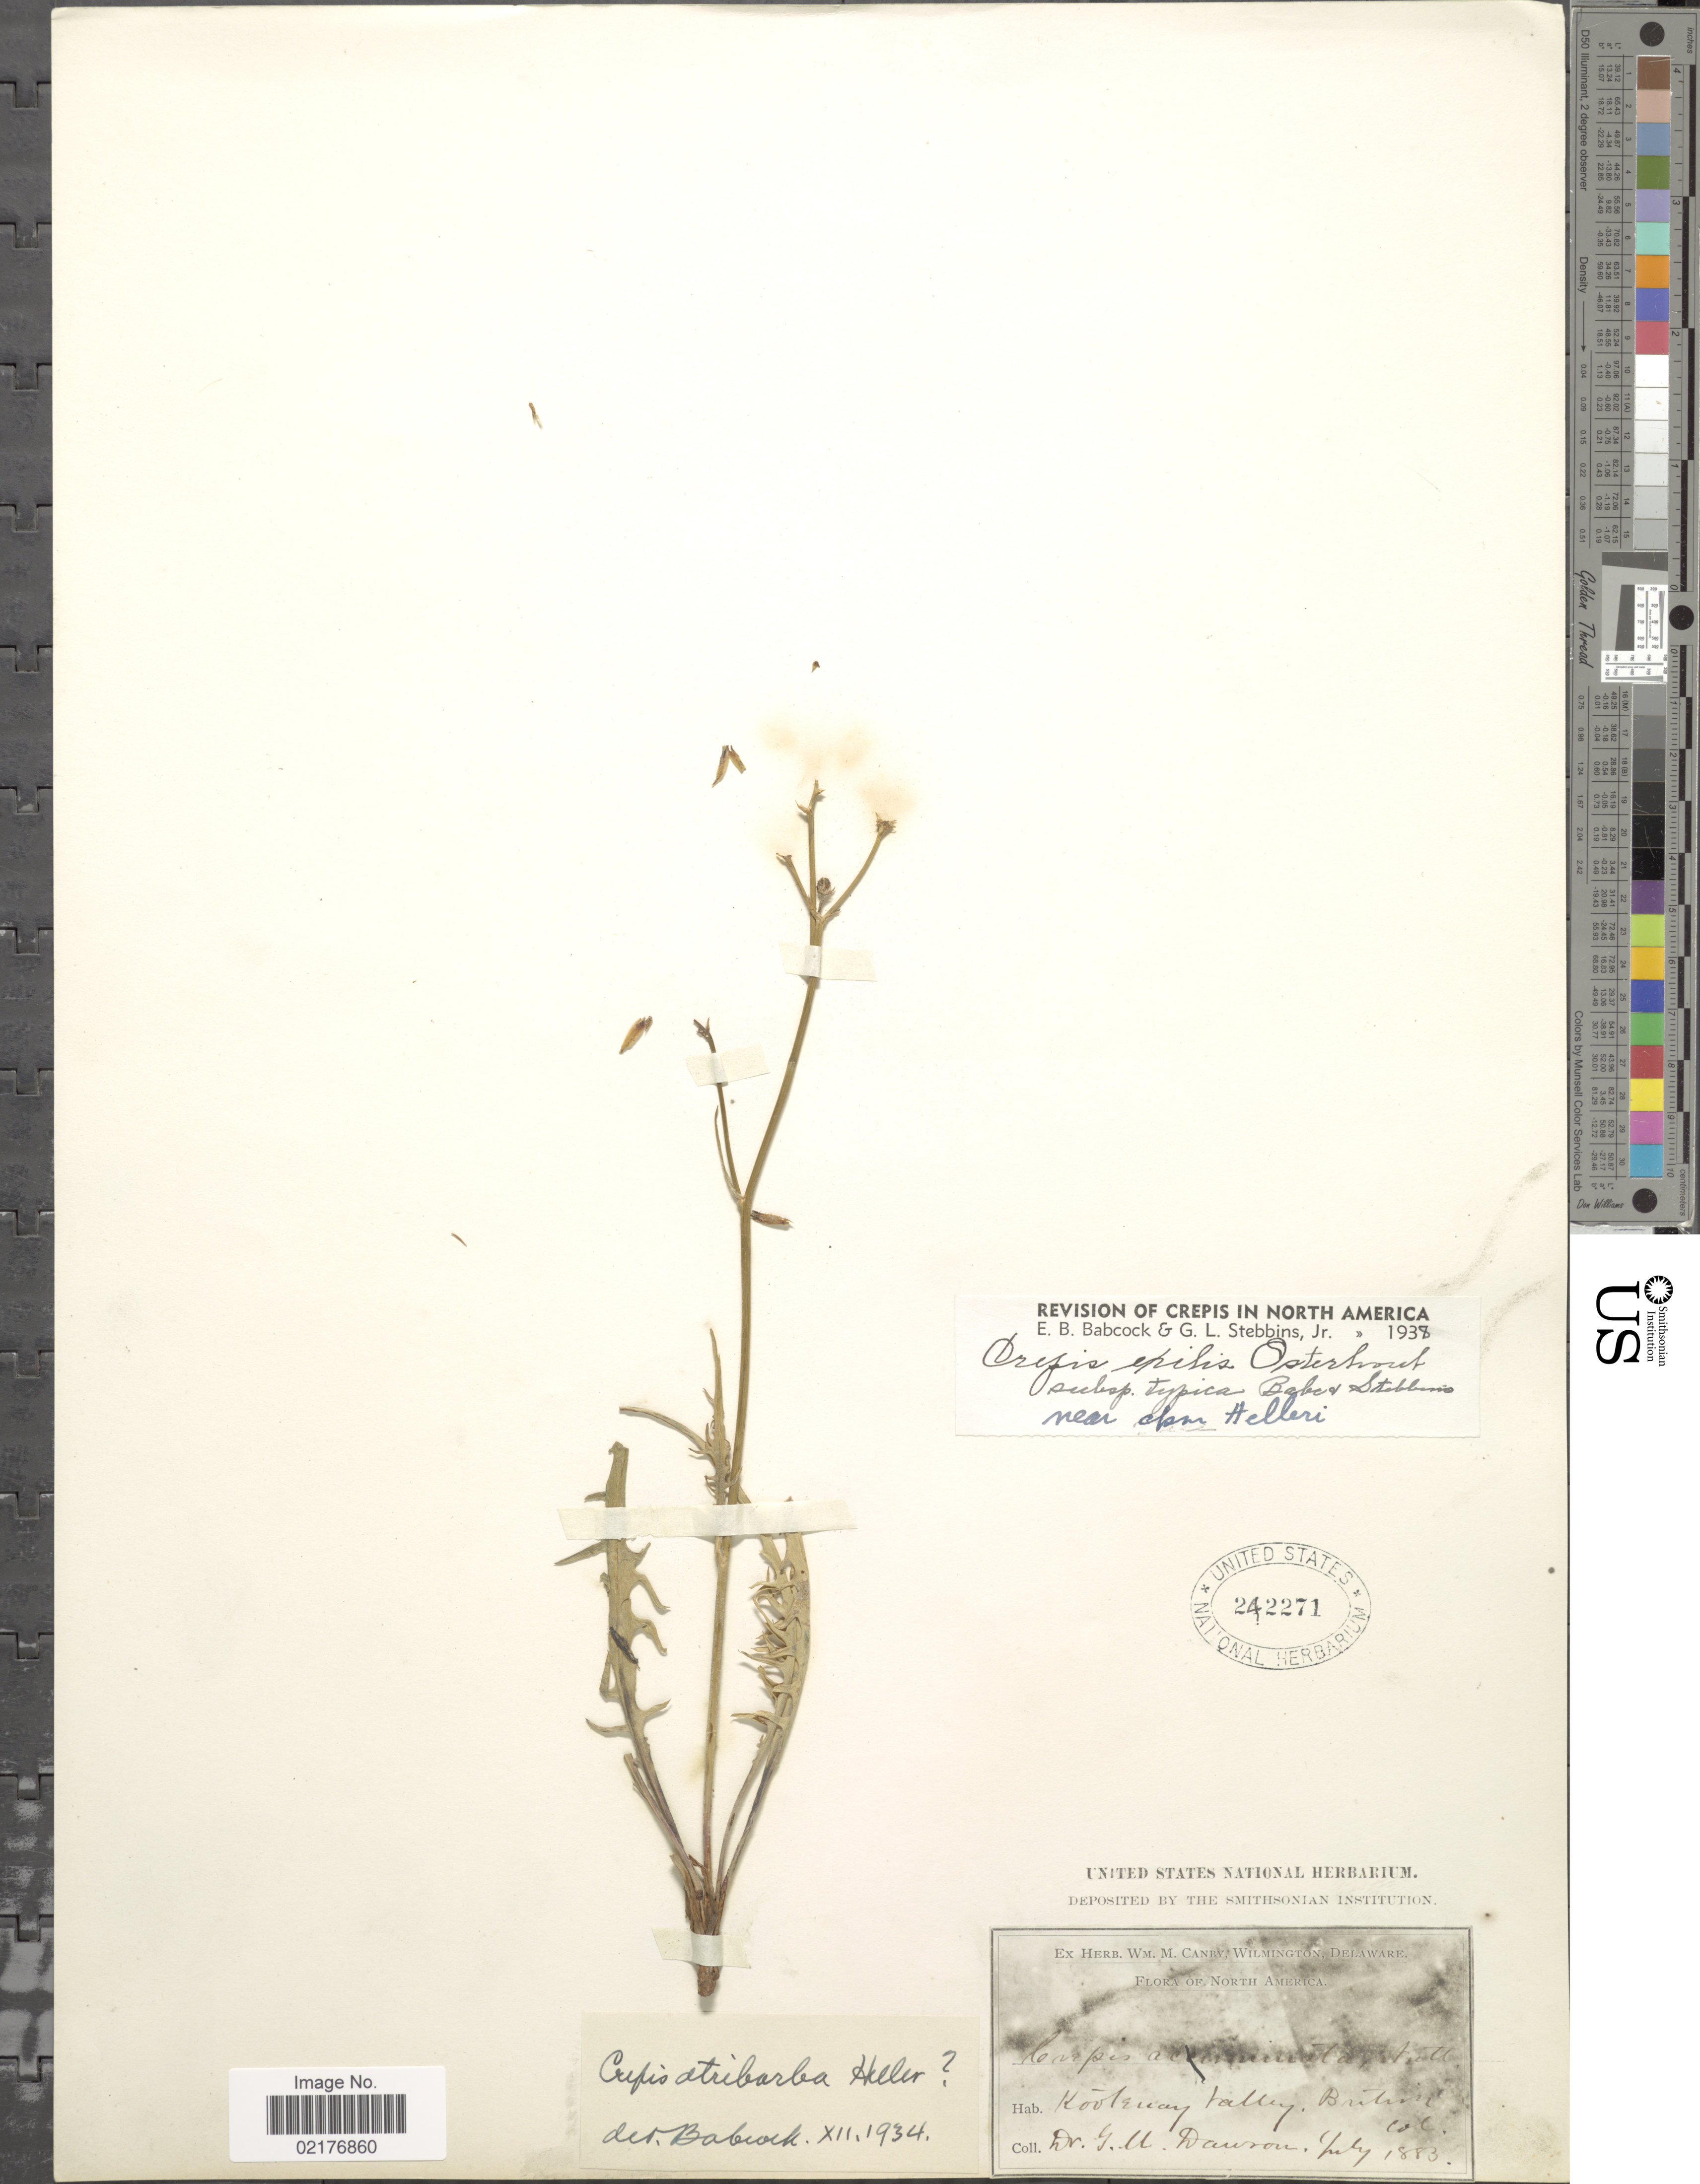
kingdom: Plantae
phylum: Tracheophyta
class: Magnoliopsida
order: Asterales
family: Asteraceae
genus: Crepis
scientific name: Crepis atribarba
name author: A. Heller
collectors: G. M. Dawson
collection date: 1883-07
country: Canada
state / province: British Columbia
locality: Kooleway Valley, British, Col.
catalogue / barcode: US 242271